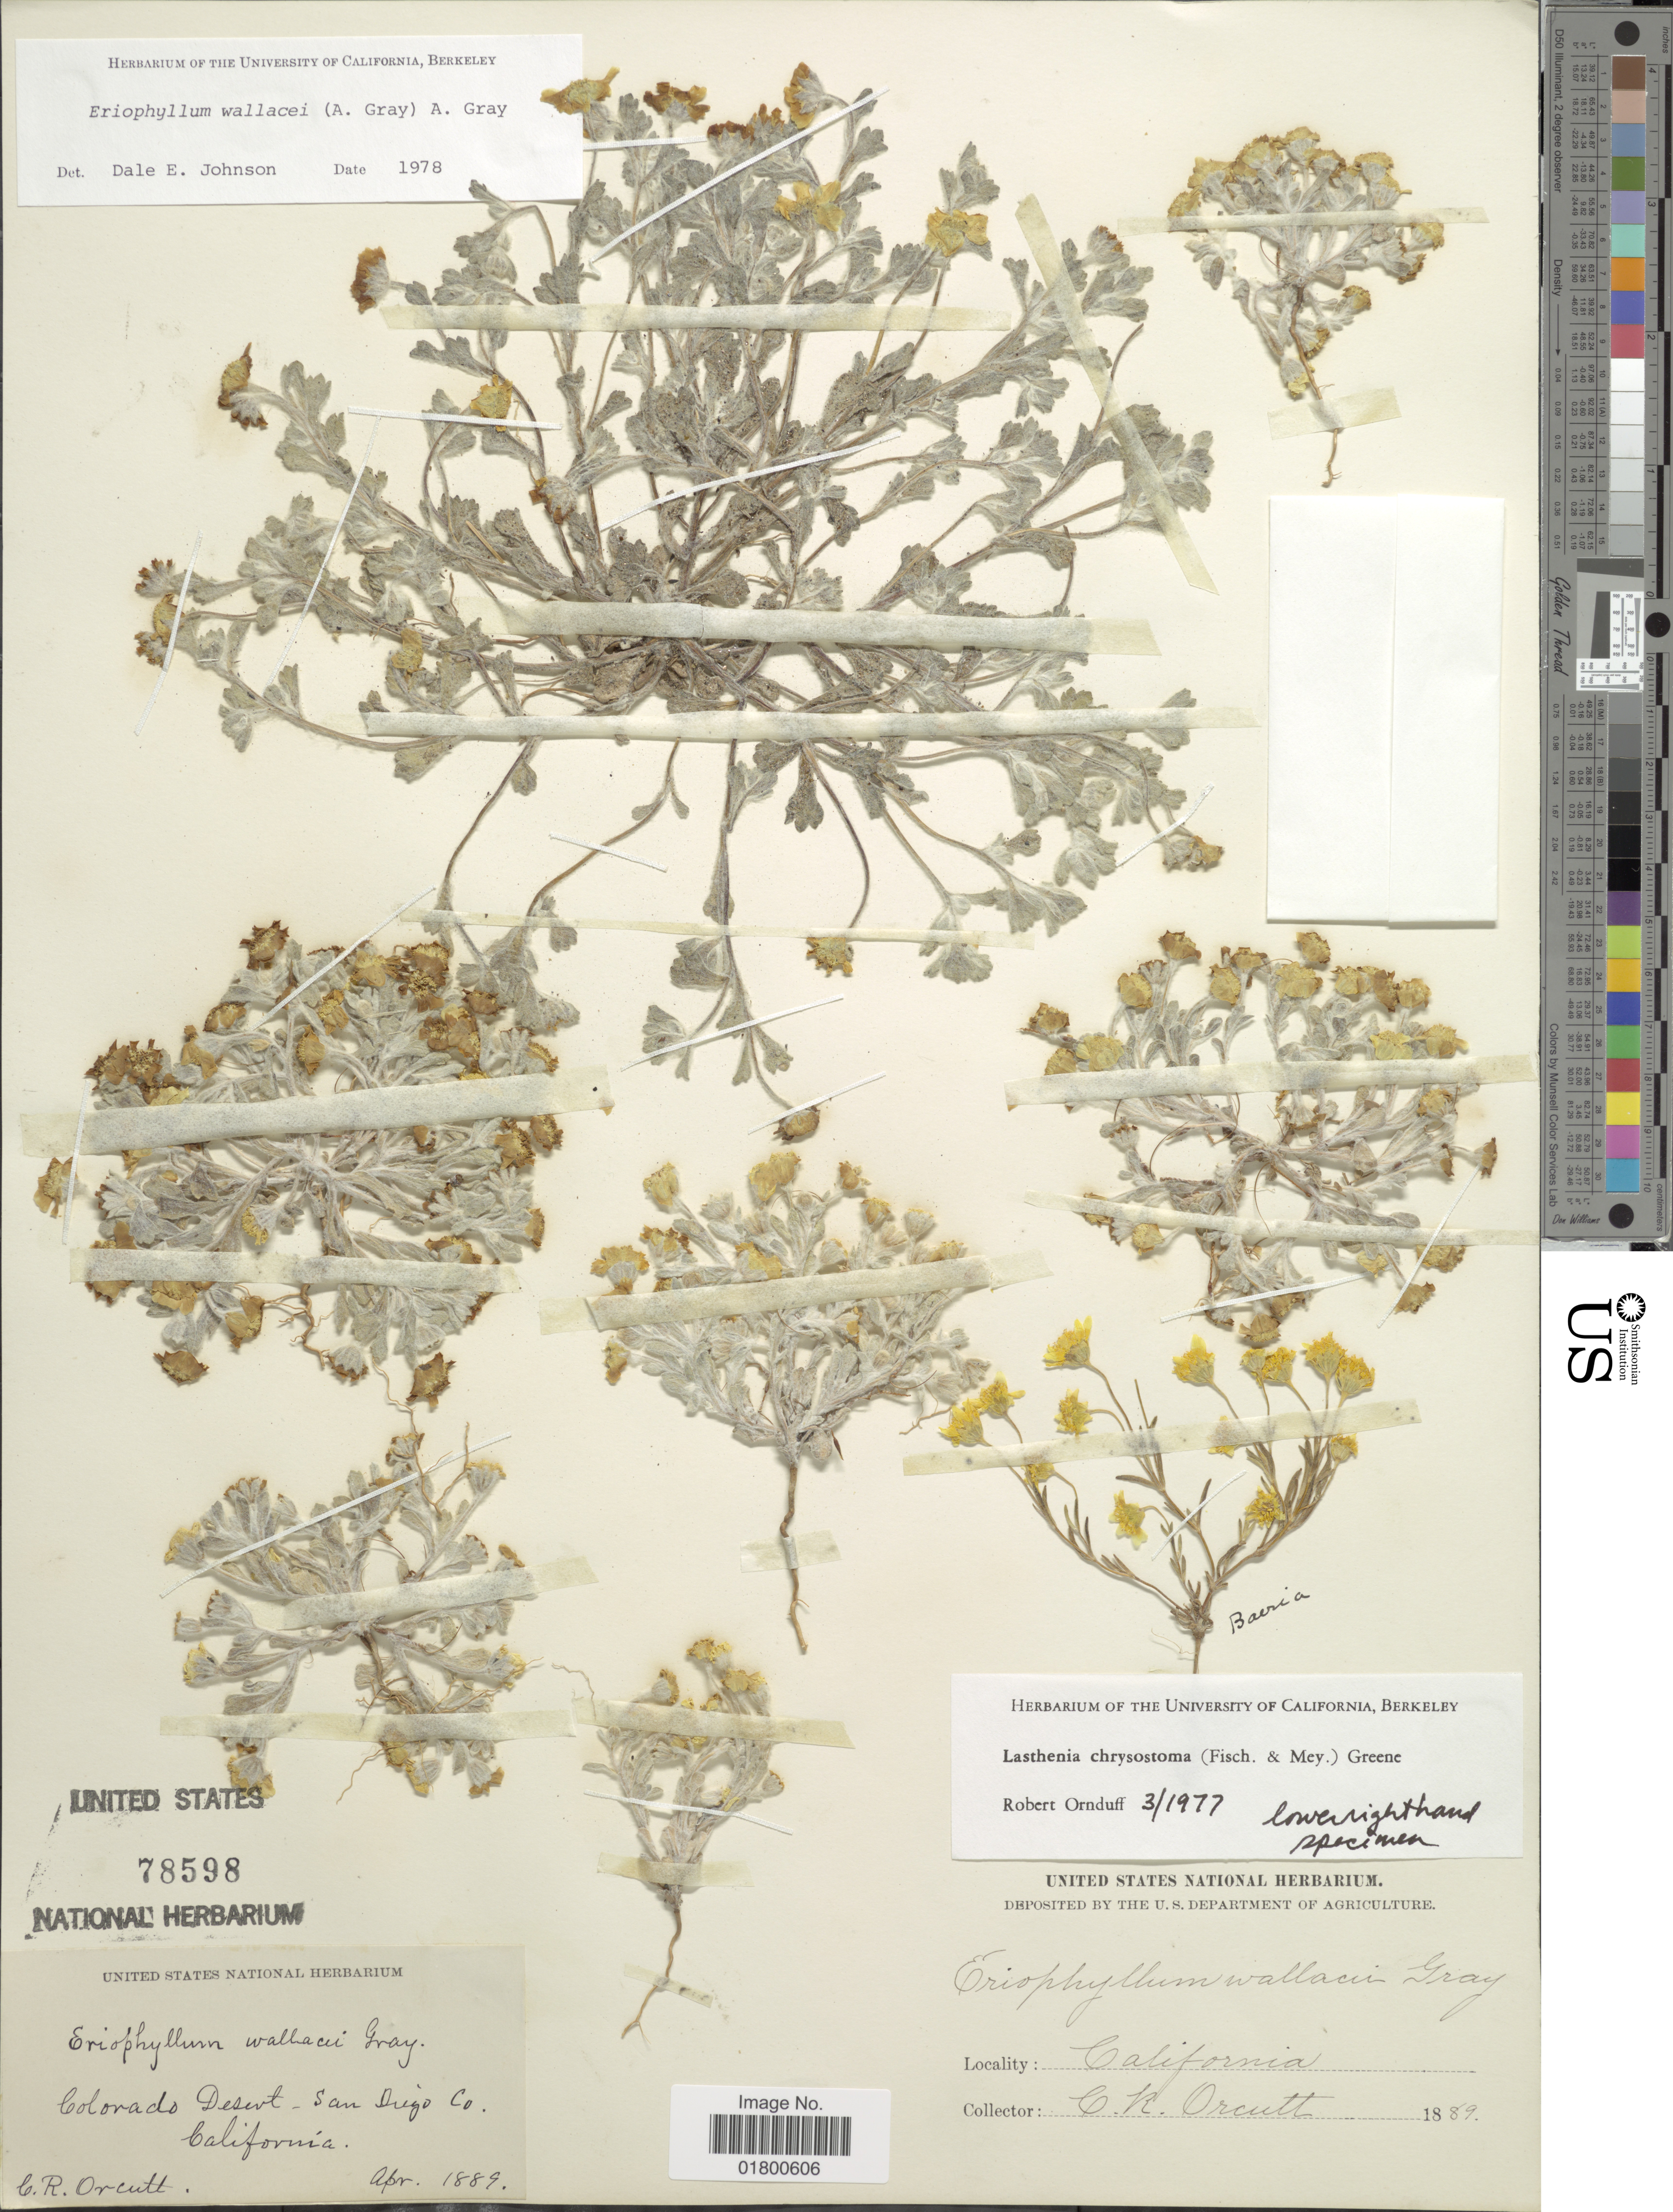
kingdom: Plantae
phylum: Tracheophyta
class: Magnoliopsida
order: Asterales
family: Asteraceae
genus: Eriophyllum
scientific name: Eriophyllum wallacei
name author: (A. Gray) A. Gray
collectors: C. R. Orcutt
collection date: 1889-04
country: United States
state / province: California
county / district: San Diego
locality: Colorado Desert, San Diego Co., California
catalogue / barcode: US 78598